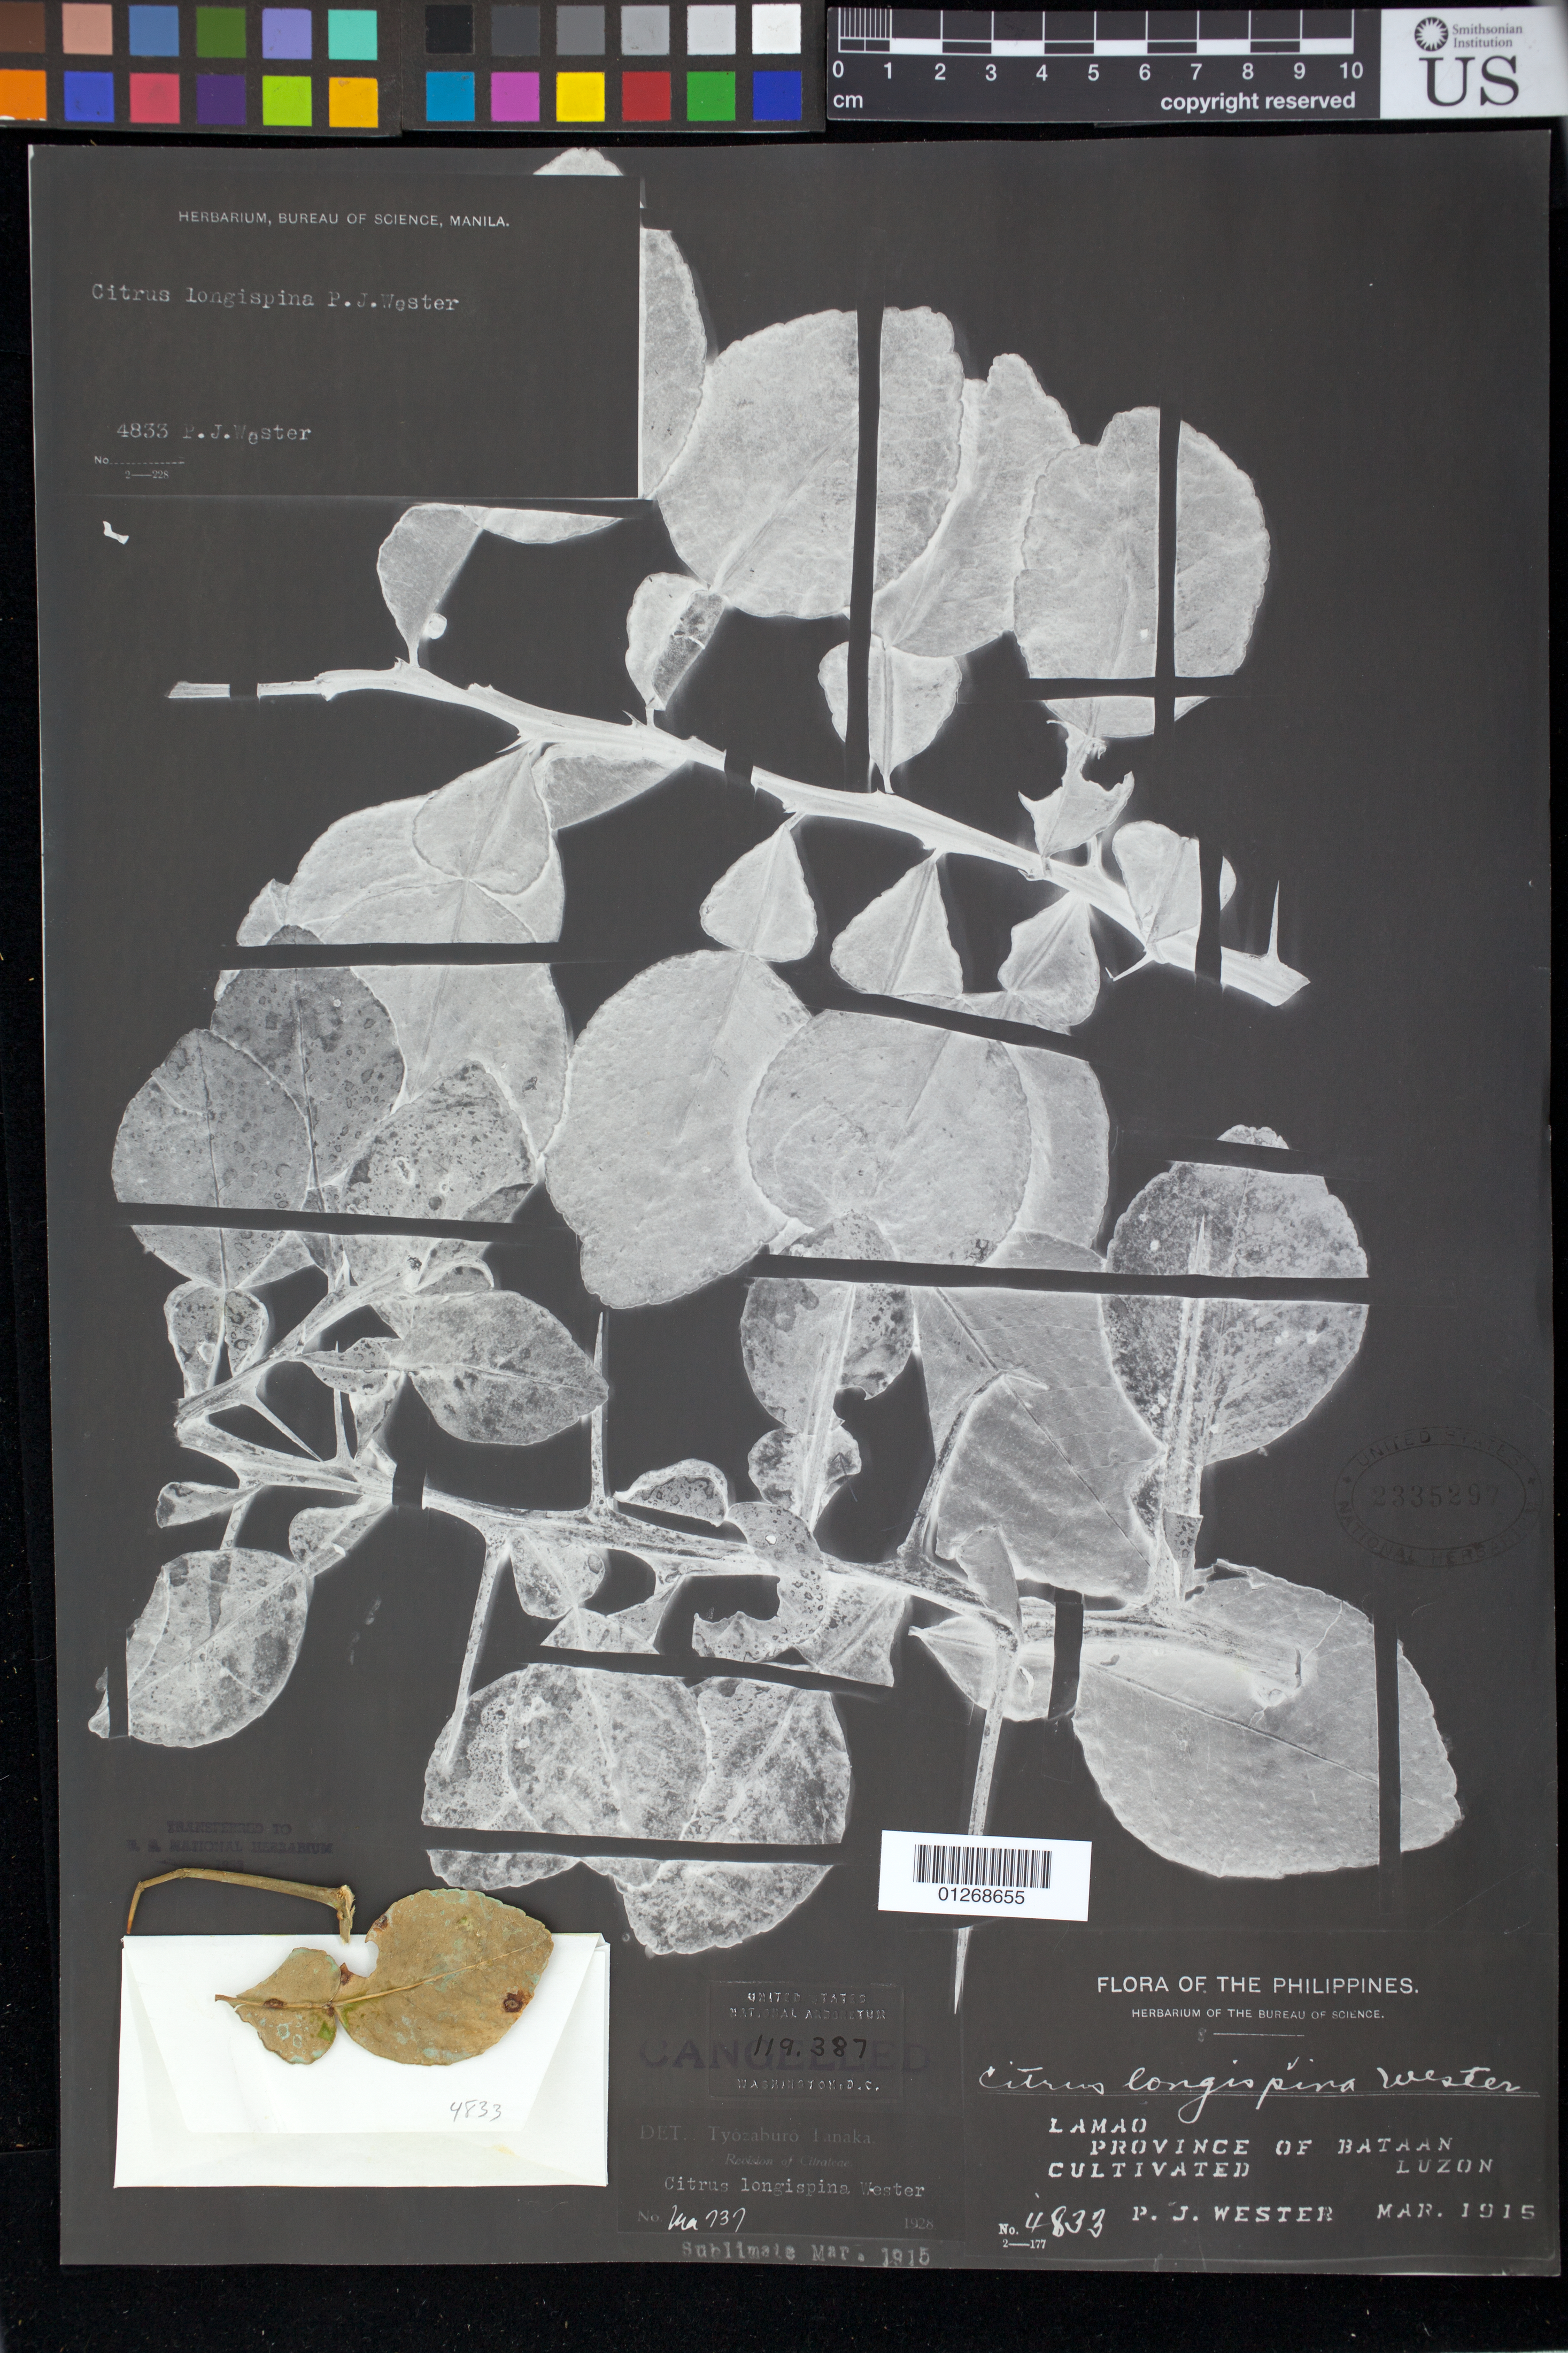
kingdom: Plantae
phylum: Tracheophyta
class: Magnoliopsida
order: Sapindales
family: Rutaceae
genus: Citrus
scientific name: Citrus longispina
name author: Wester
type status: Isosyntype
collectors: P. J. Wester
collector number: Bur. Sci. 4833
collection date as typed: Mar 1915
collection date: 1915-03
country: Philippines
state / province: Central Luzon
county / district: Bataan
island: Luzon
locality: Lamao, Province of Bataan, Luzon. Cultivated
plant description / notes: Sheet ex herb. National Arboretum (NA), transferred to U.S. National Herbarium 1953. Photocopy (negative) and fragmentary material of type specimen, origin unclear.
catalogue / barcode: US 2335297